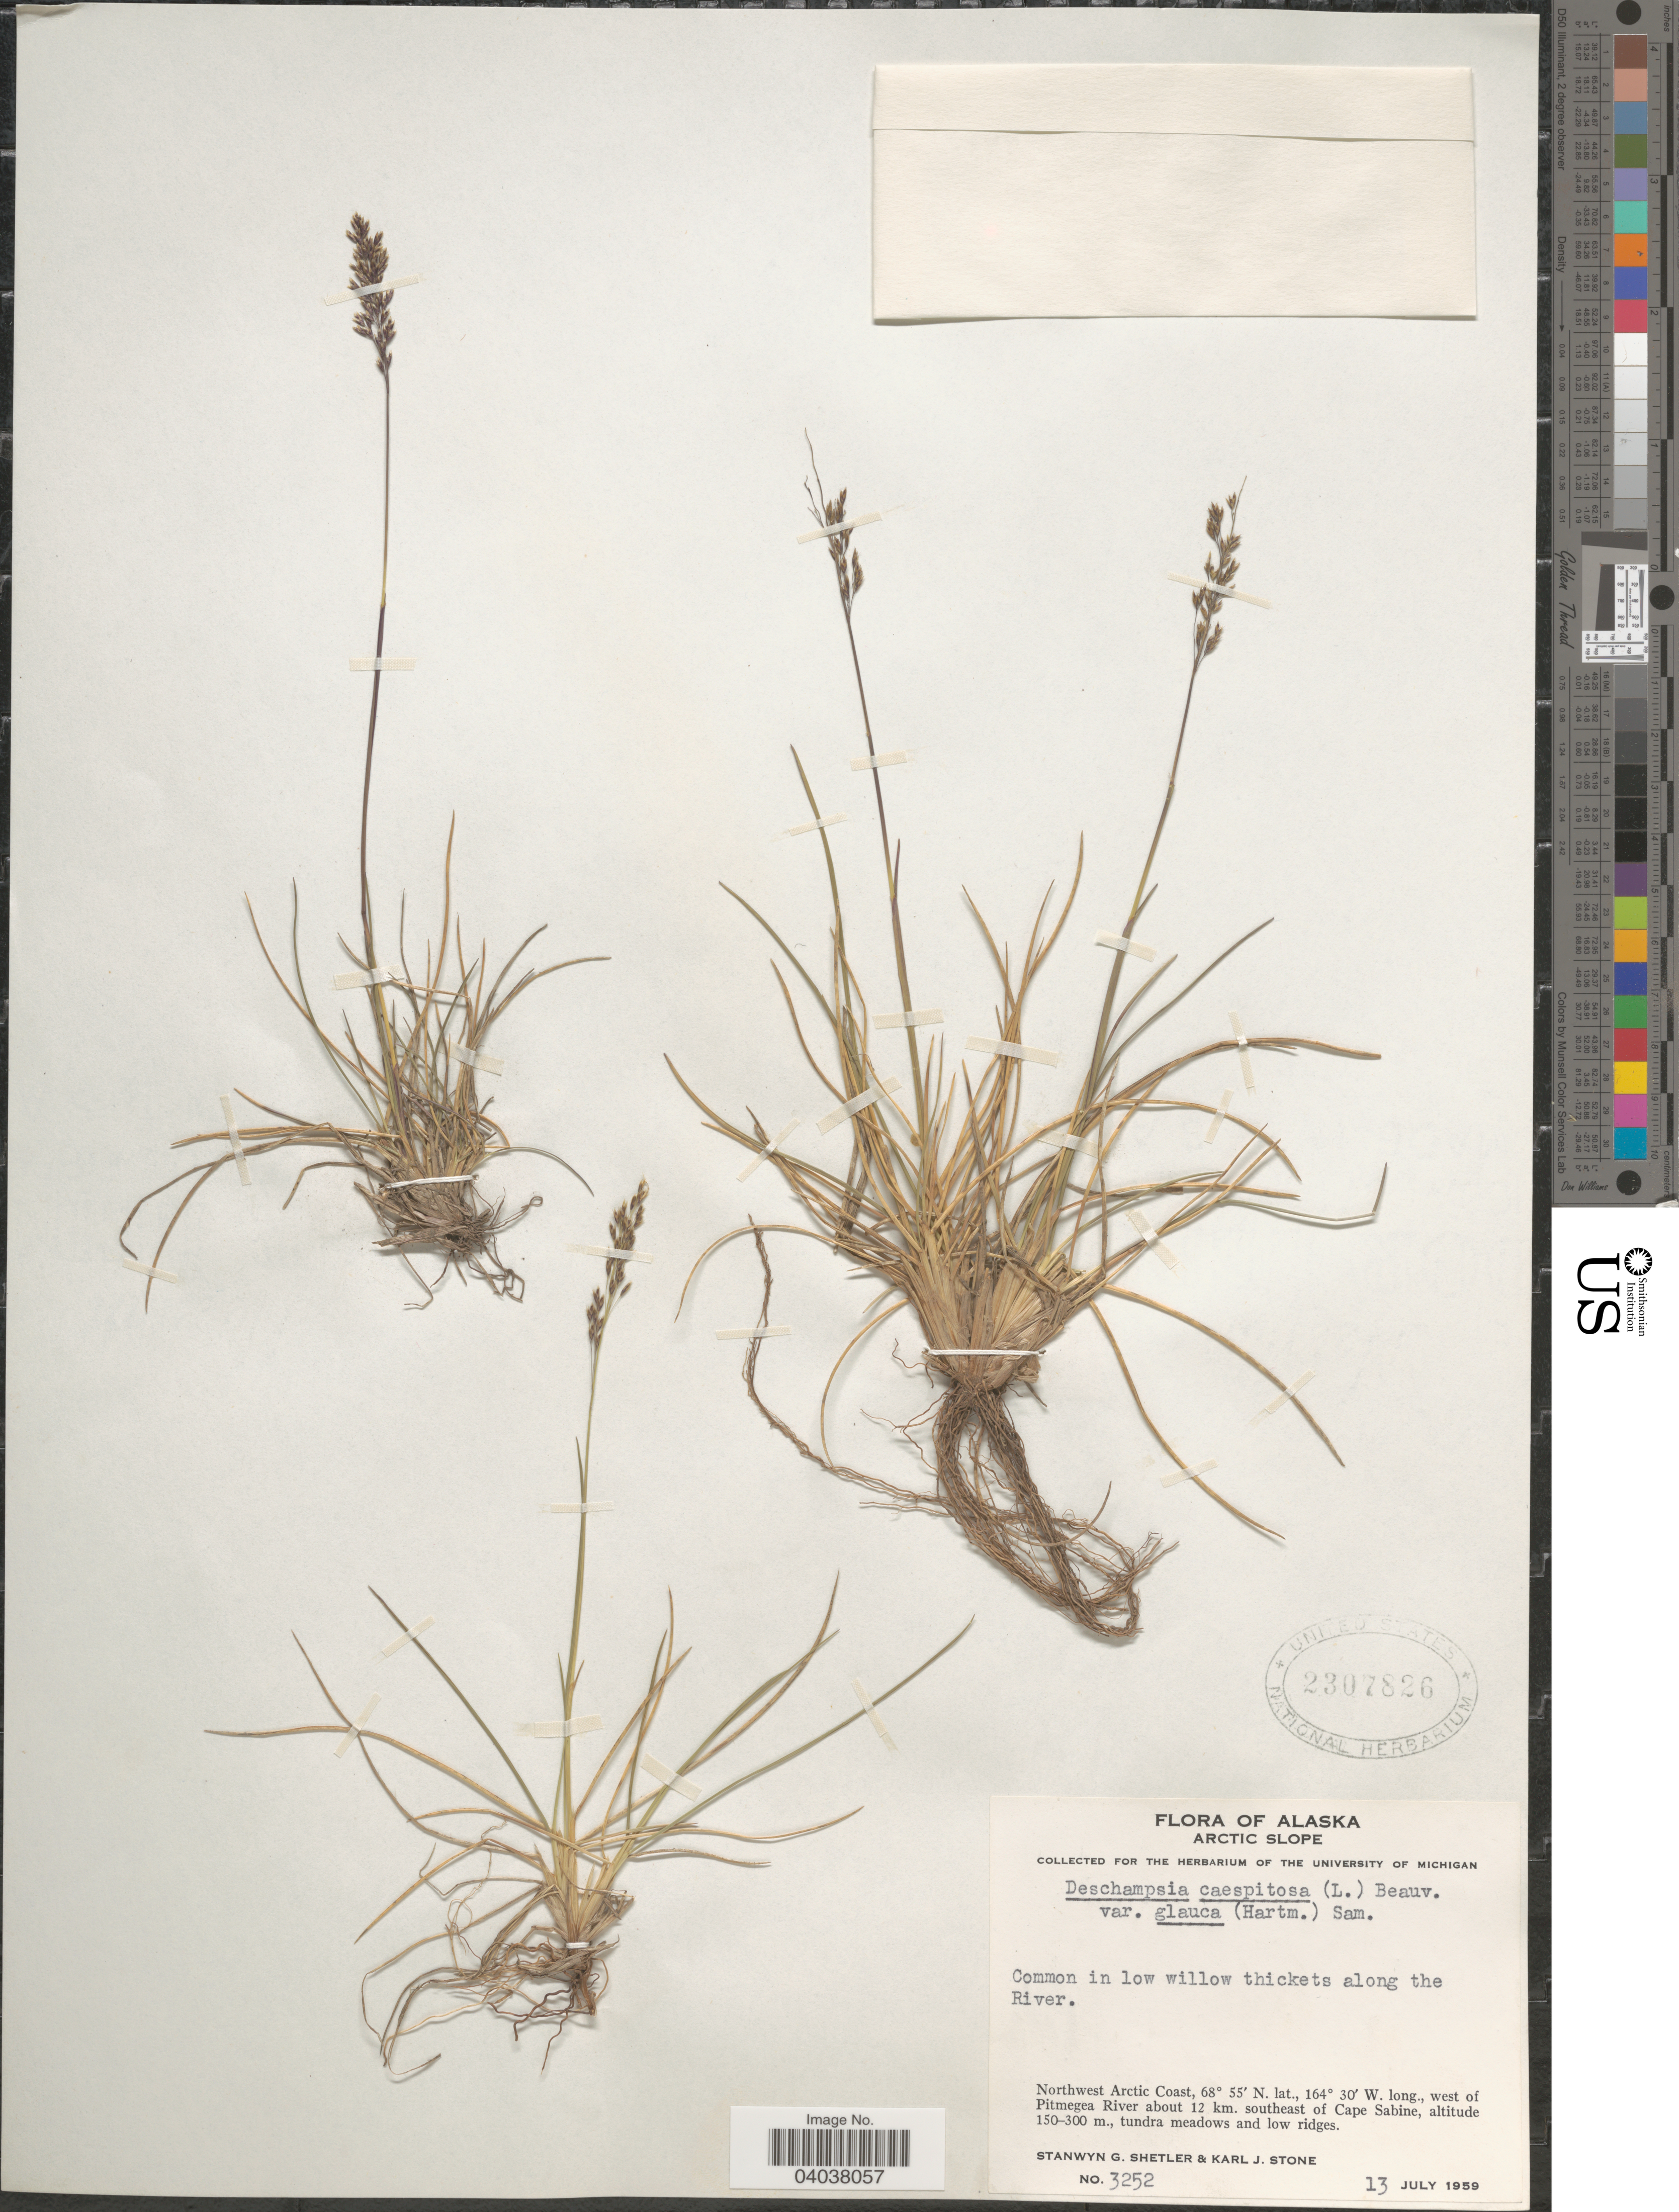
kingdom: Plantae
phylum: Tracheophyta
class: Liliopsida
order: Poales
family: Poaceae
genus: Deschampsia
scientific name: Deschampsia cespitosa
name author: (L.) P. Beauv.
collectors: S. Shetler & K. J. Stone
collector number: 3252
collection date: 1959-07-13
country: United States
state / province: Alaska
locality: Arctic Slope. Along the River. Northwest Arctic Coast, west of Pitmegea River about 12 km. southeast of Cape Sabine.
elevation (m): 150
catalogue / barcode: US 2307826